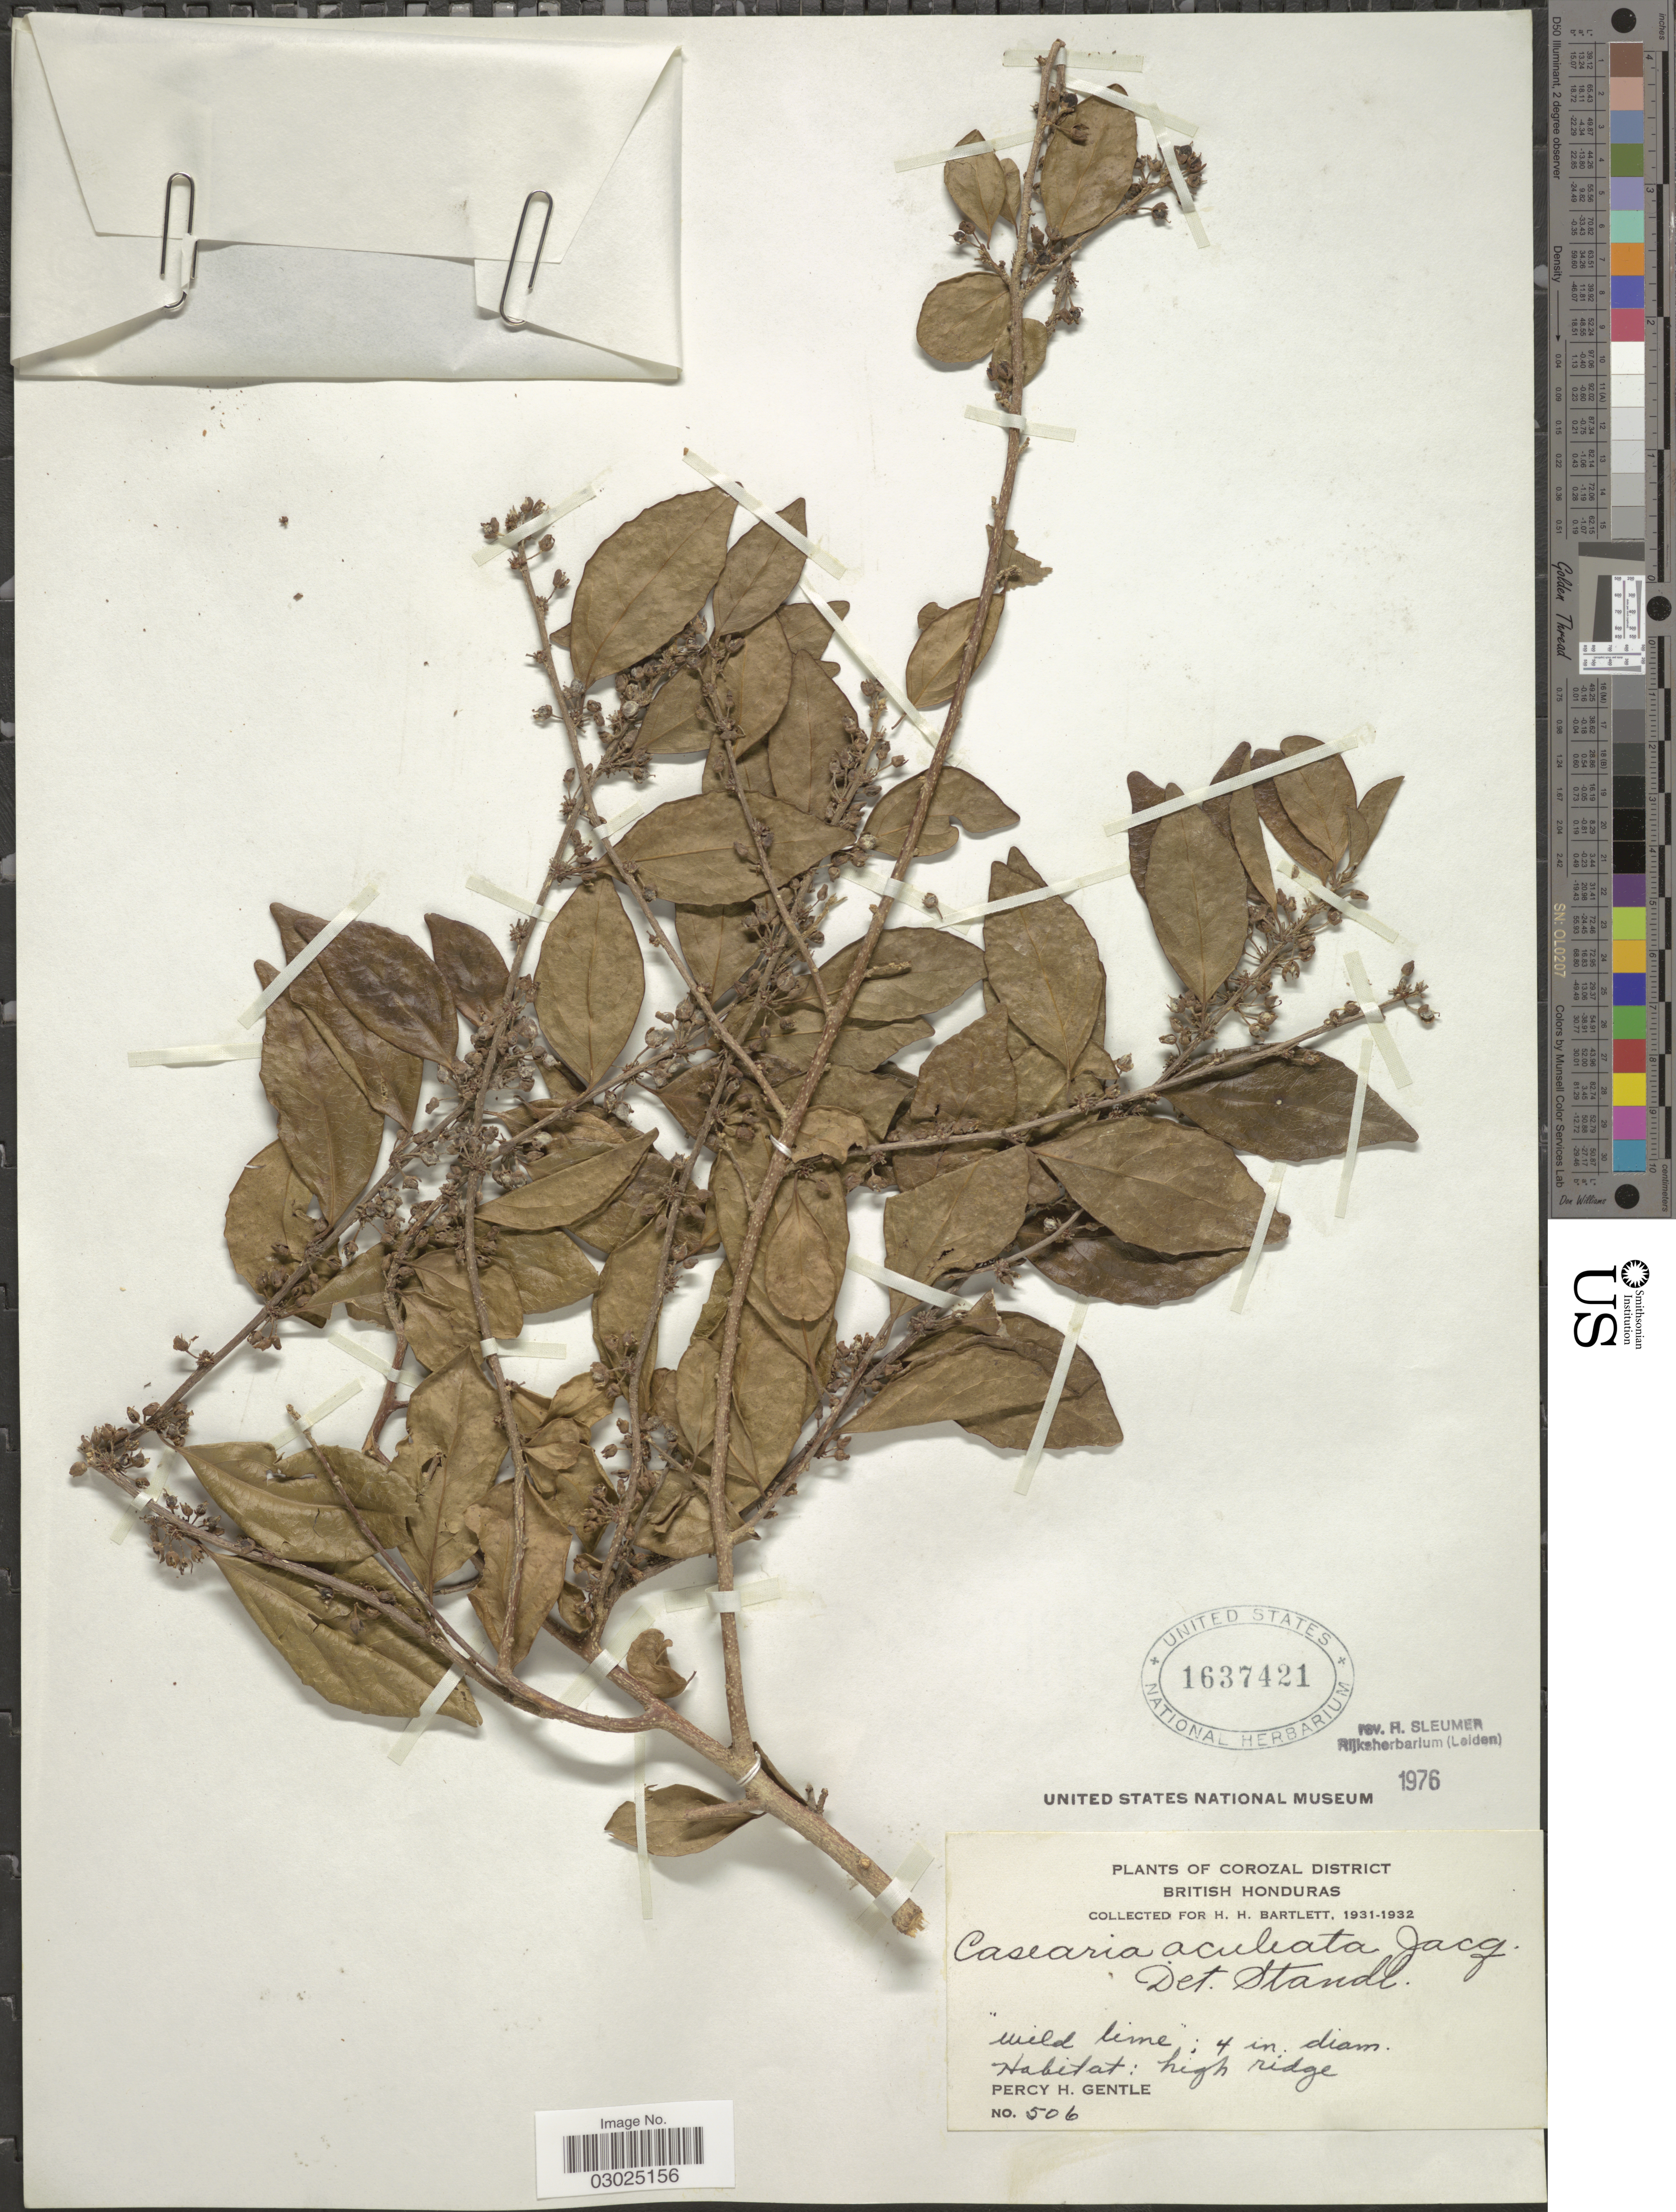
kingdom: Plantae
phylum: Tracheophyta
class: Magnoliopsida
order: Malpighiales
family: Salicaceae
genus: Casearia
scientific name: Casearia aculeata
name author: Jacq.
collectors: P. H. Gentle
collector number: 506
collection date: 1931/1932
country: Belize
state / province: Corozal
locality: Corozal District. British Honduras.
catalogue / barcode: US 1637421